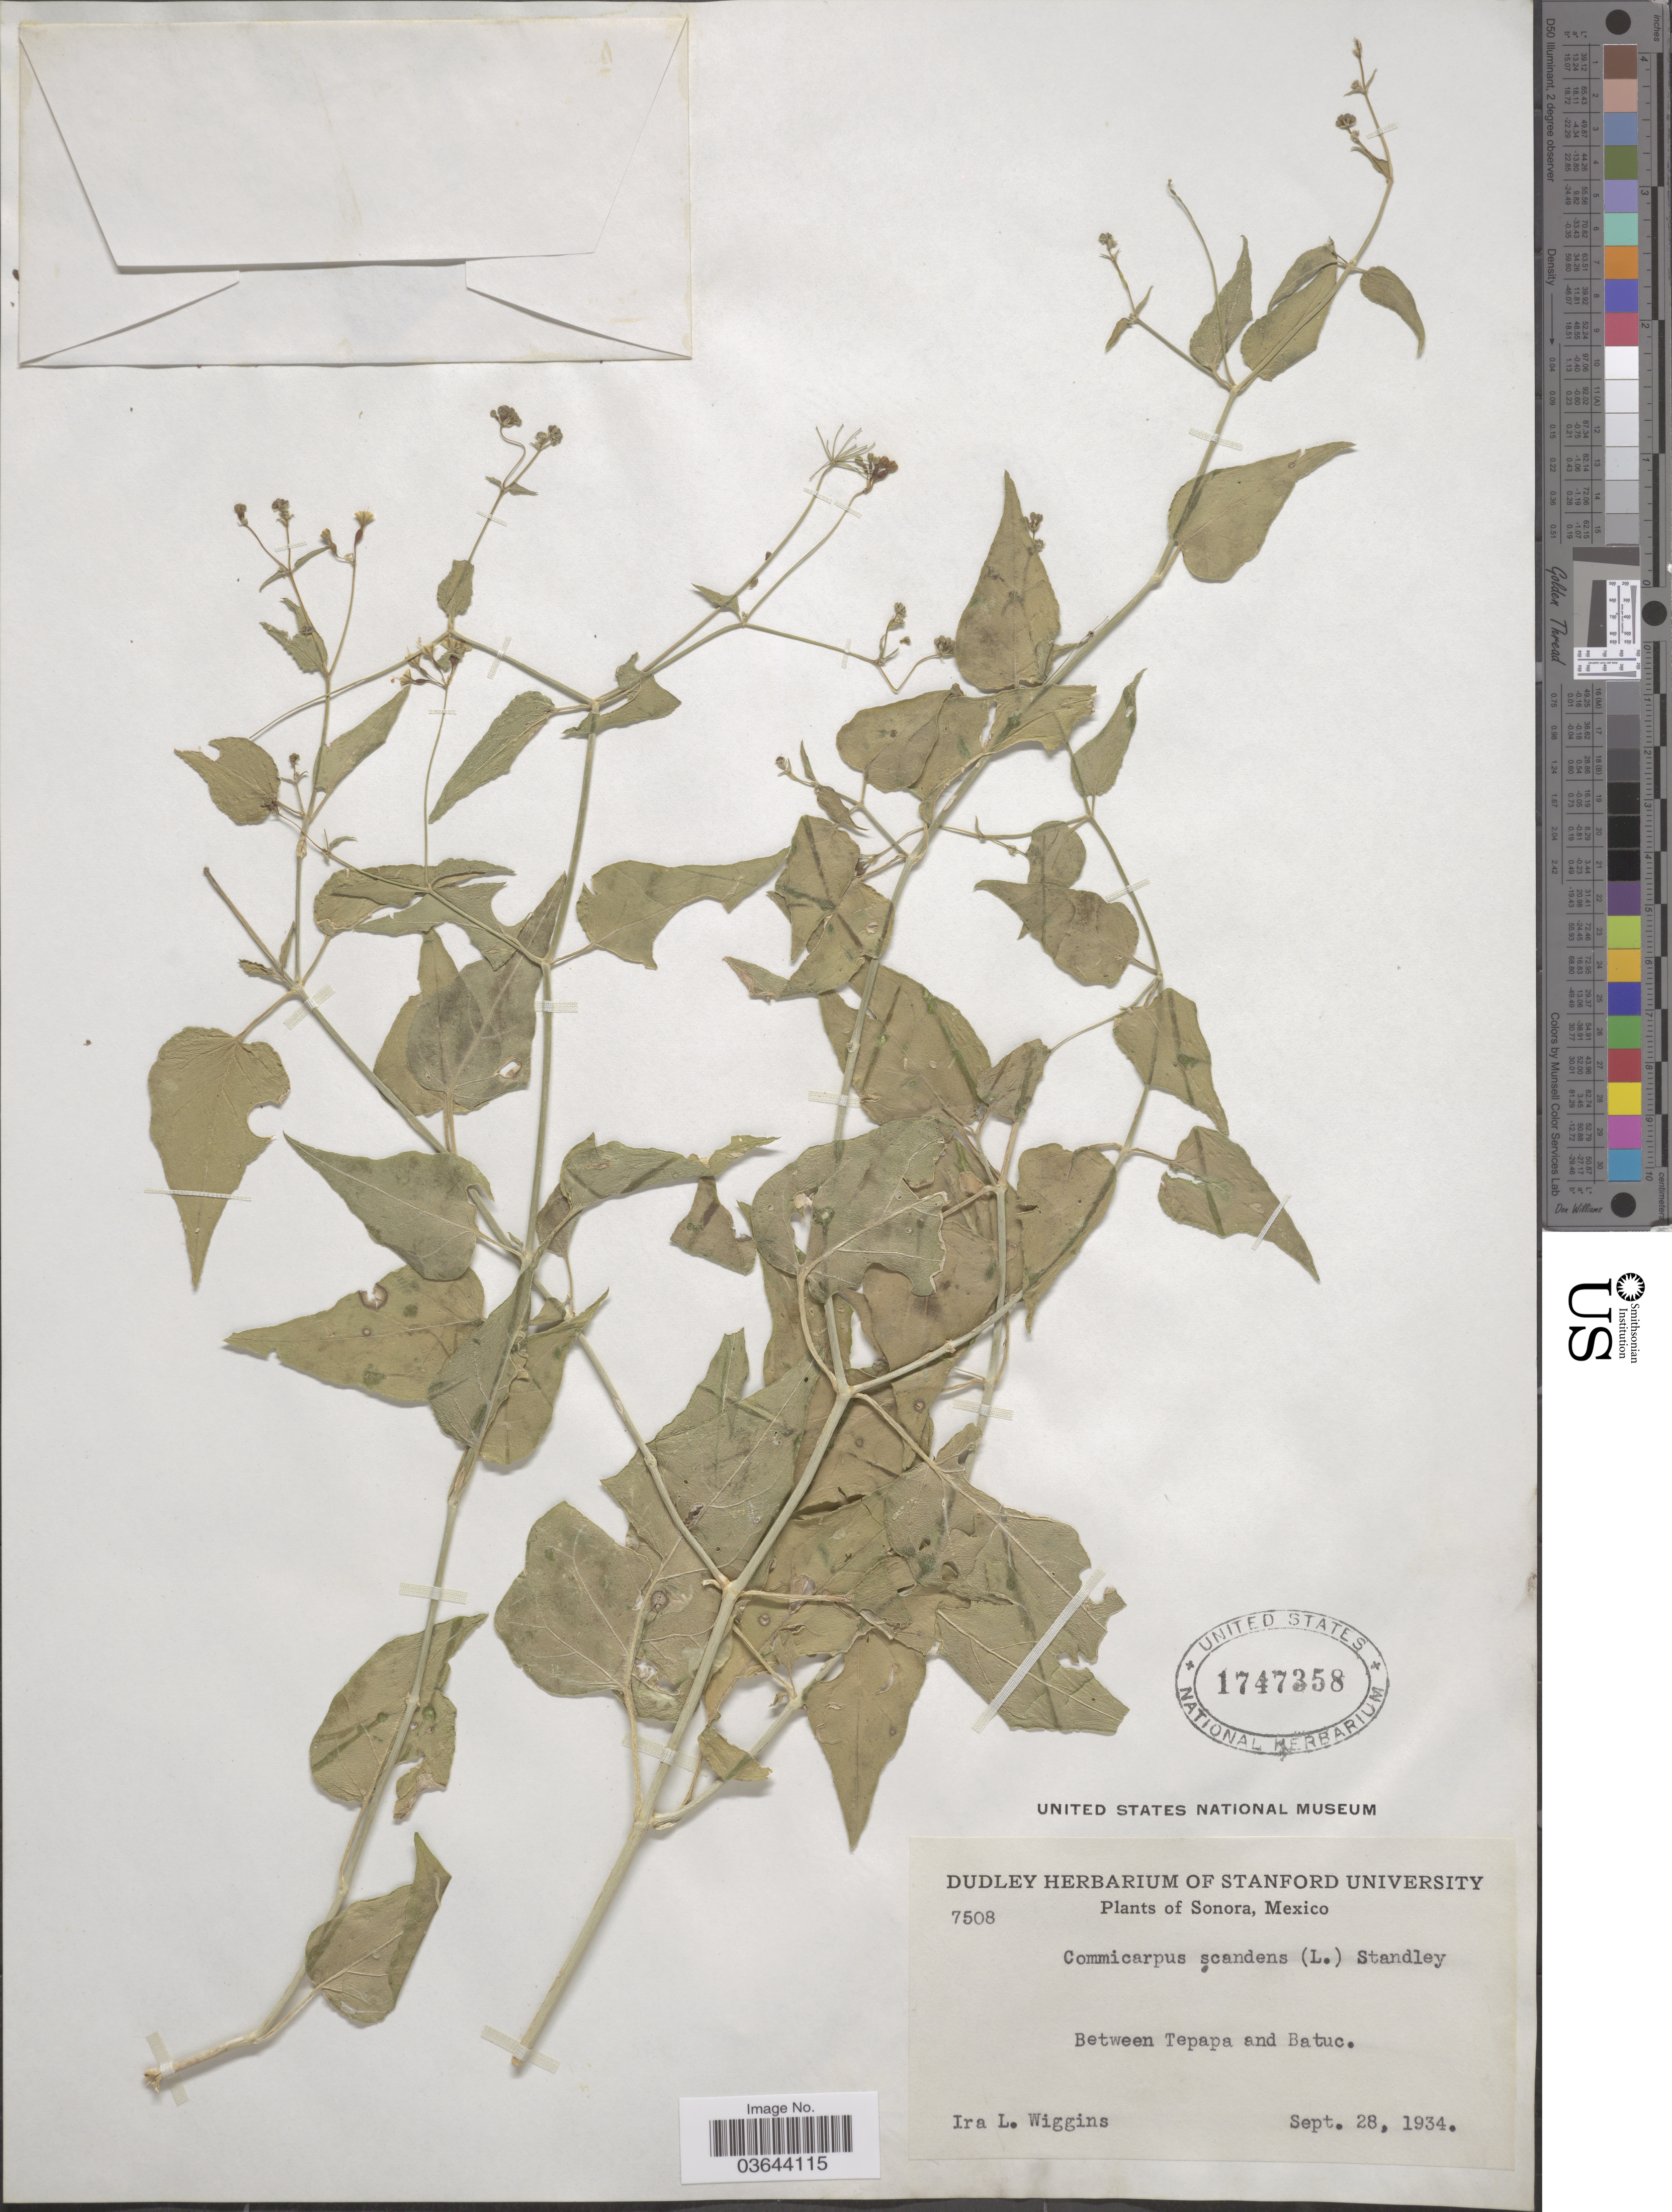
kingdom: Plantae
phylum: Tracheophyta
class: Magnoliopsida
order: Caryophyllales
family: Nyctaginaceae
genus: Commicarpus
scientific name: Commicarpus scandens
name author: (L.) Standl.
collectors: I. L. Wiggins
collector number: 7508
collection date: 1934-09-28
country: Mexico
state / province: Sonora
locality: Between Tepapa and Batuc.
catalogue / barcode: US 1747358